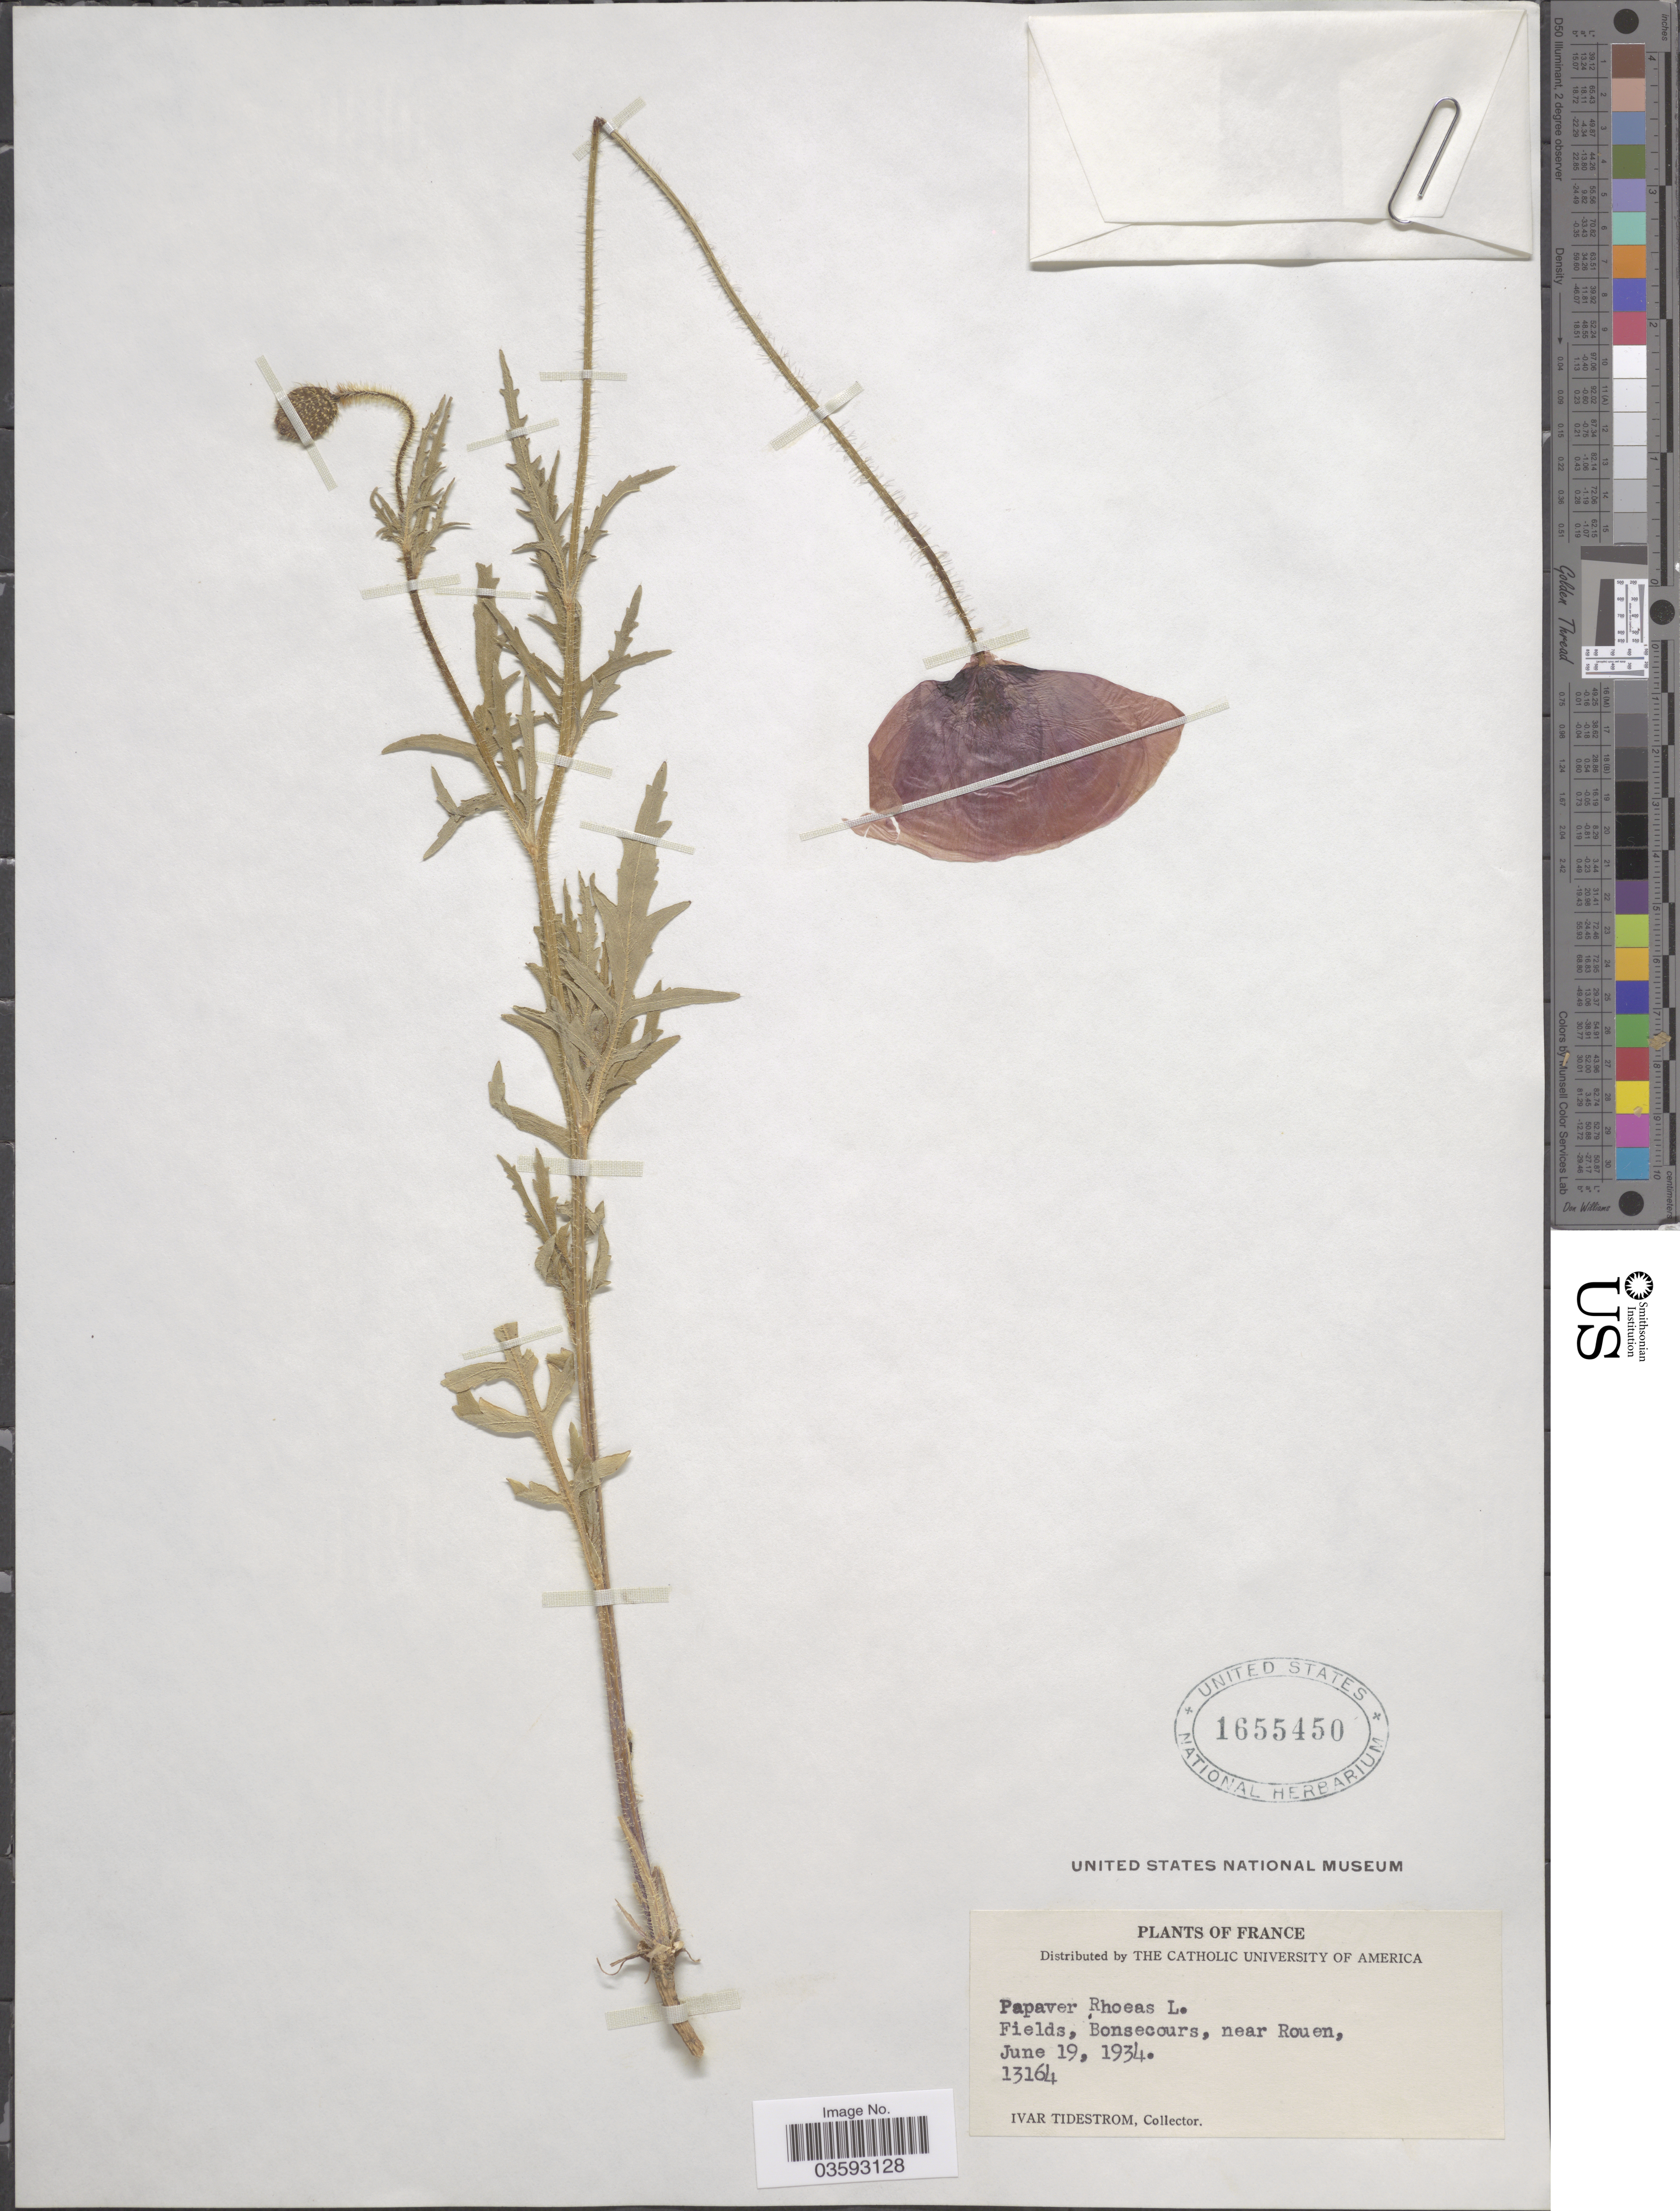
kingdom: Plantae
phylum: Tracheophyta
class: Magnoliopsida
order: Ranunculales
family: Papaveraceae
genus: Papaver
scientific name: Papaver rhoeas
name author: L.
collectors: I. F. Tidestrom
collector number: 13164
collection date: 1934-06-19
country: France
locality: Bonsecours, near Rouen.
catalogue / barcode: US 1655450